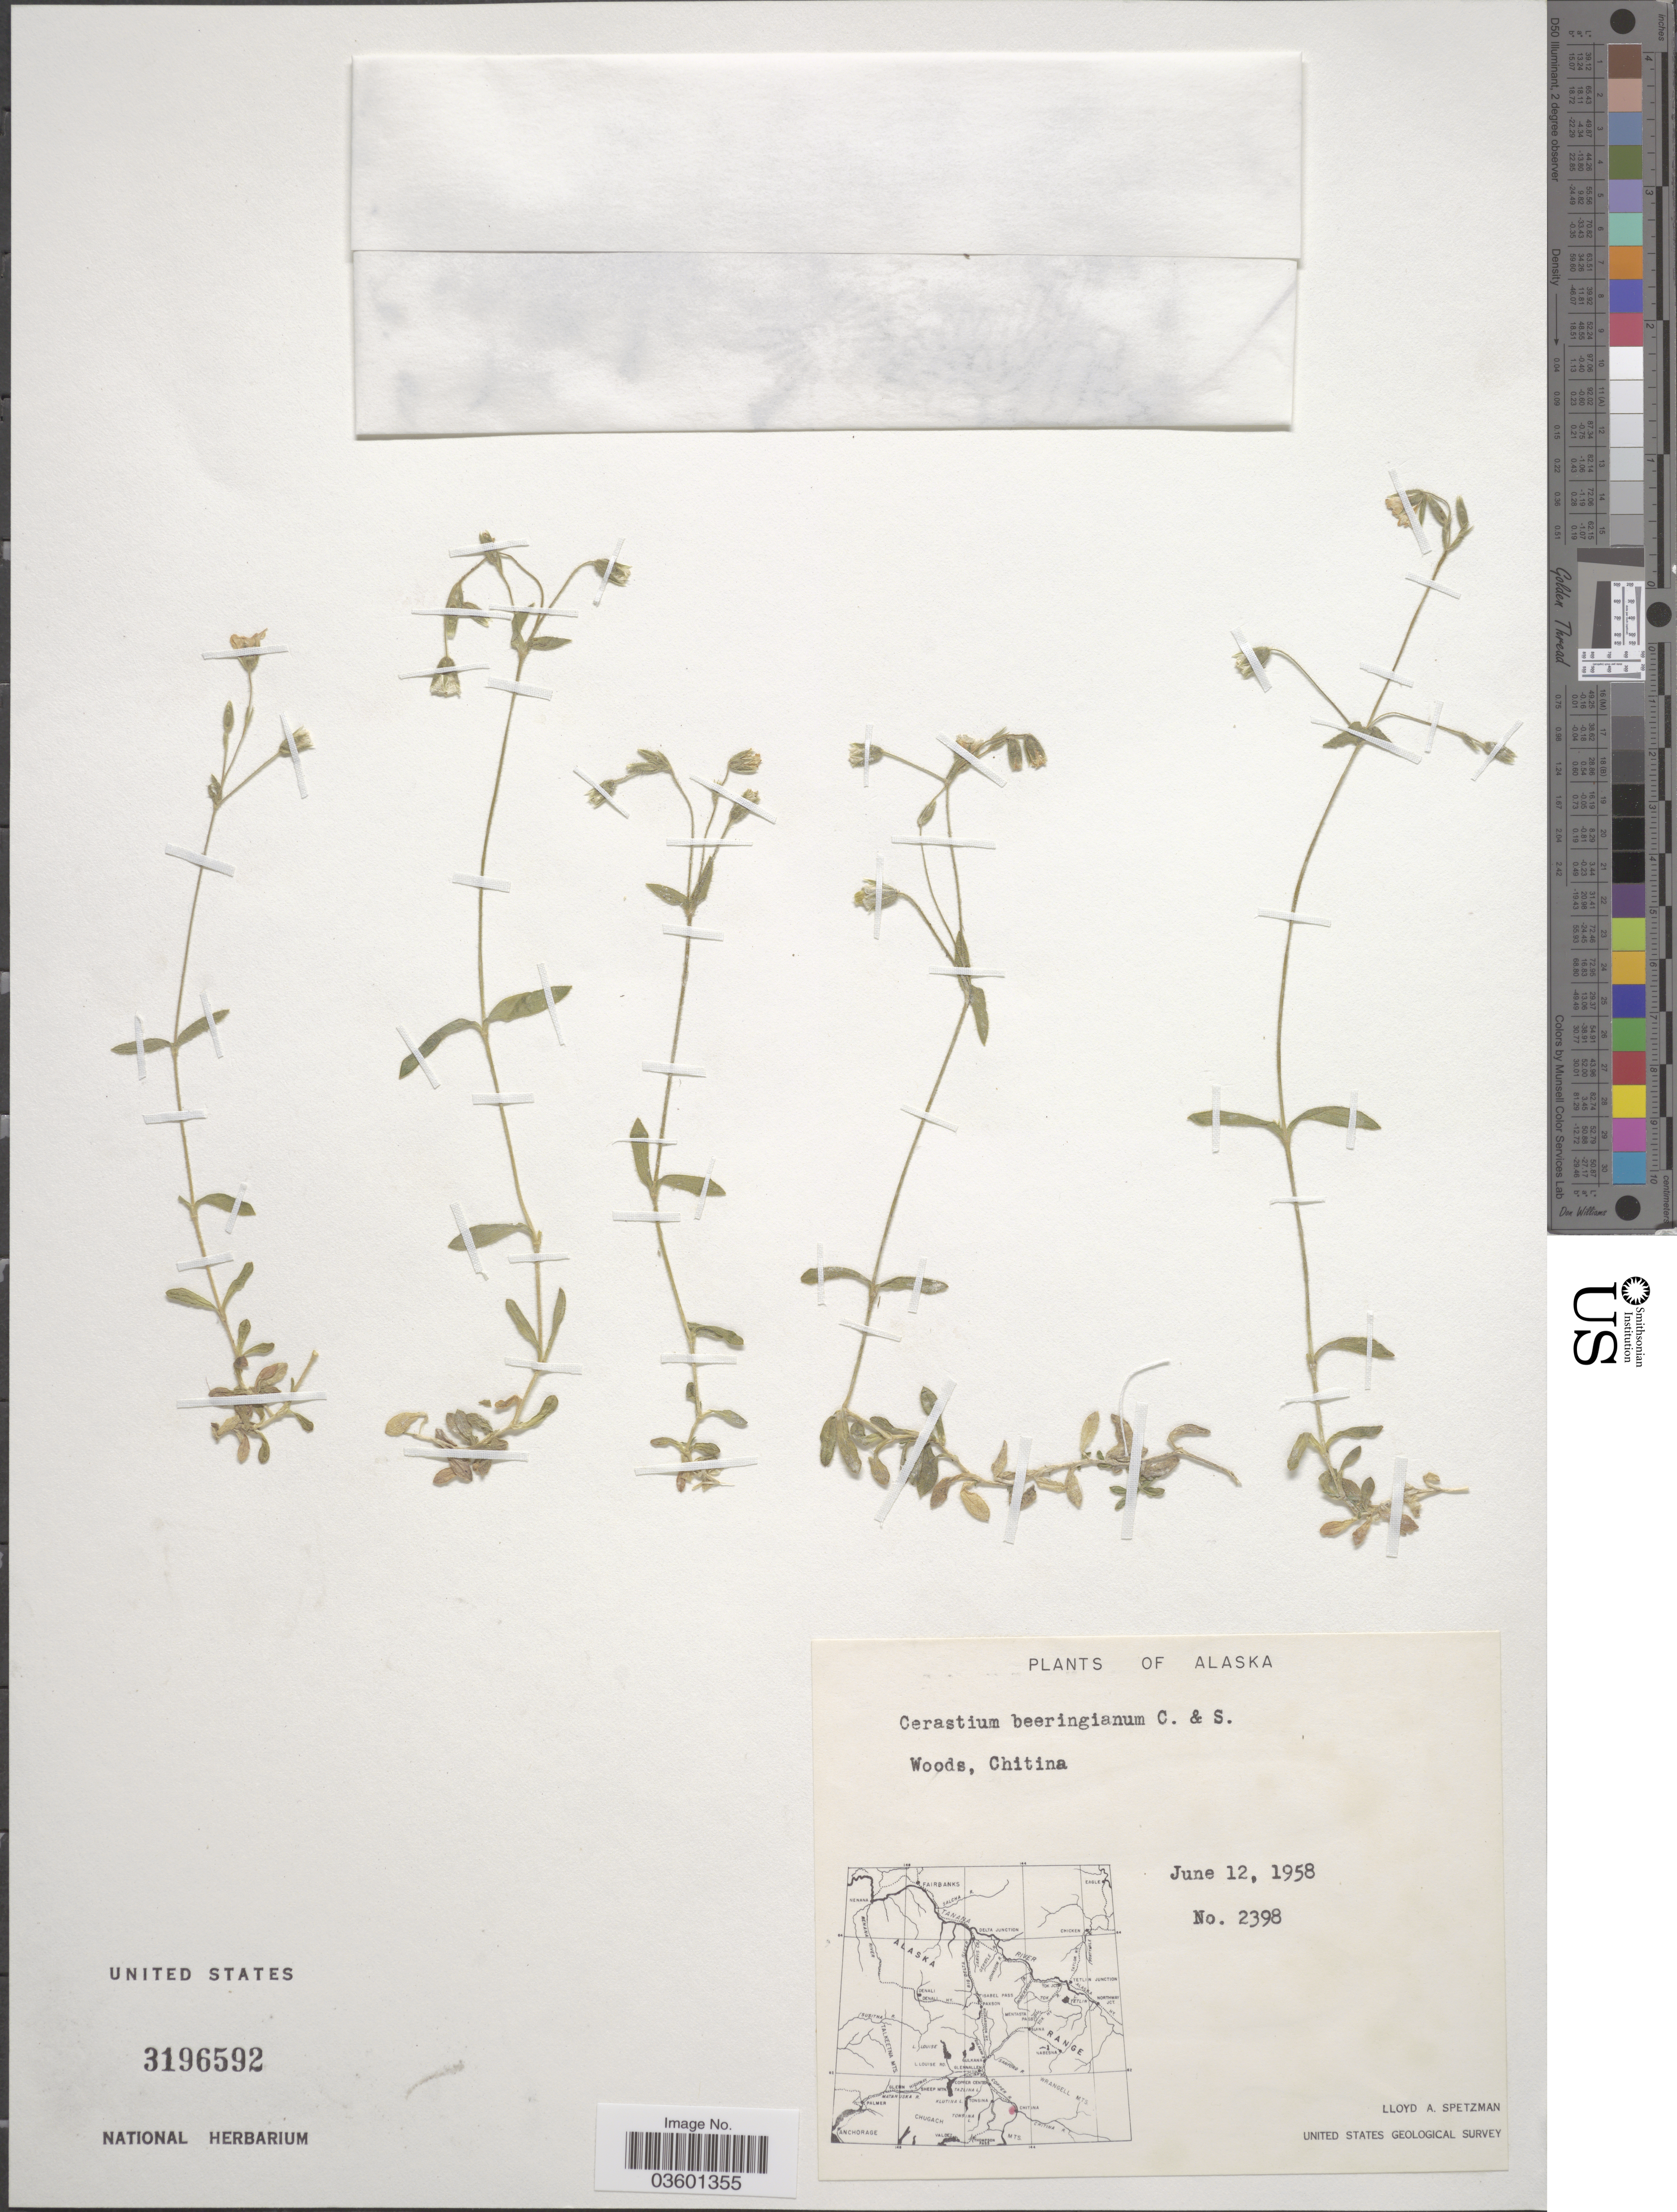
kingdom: Plantae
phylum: Tracheophyta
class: Magnoliopsida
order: Caryophyllales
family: Caryophyllaceae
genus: Cerastium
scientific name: Cerastium beeringianum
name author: Cham. & Schltdl.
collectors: L. Spetzman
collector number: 2398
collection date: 1958-06-12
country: United States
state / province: Alaska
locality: Woods, Chitina.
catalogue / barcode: US 3196592